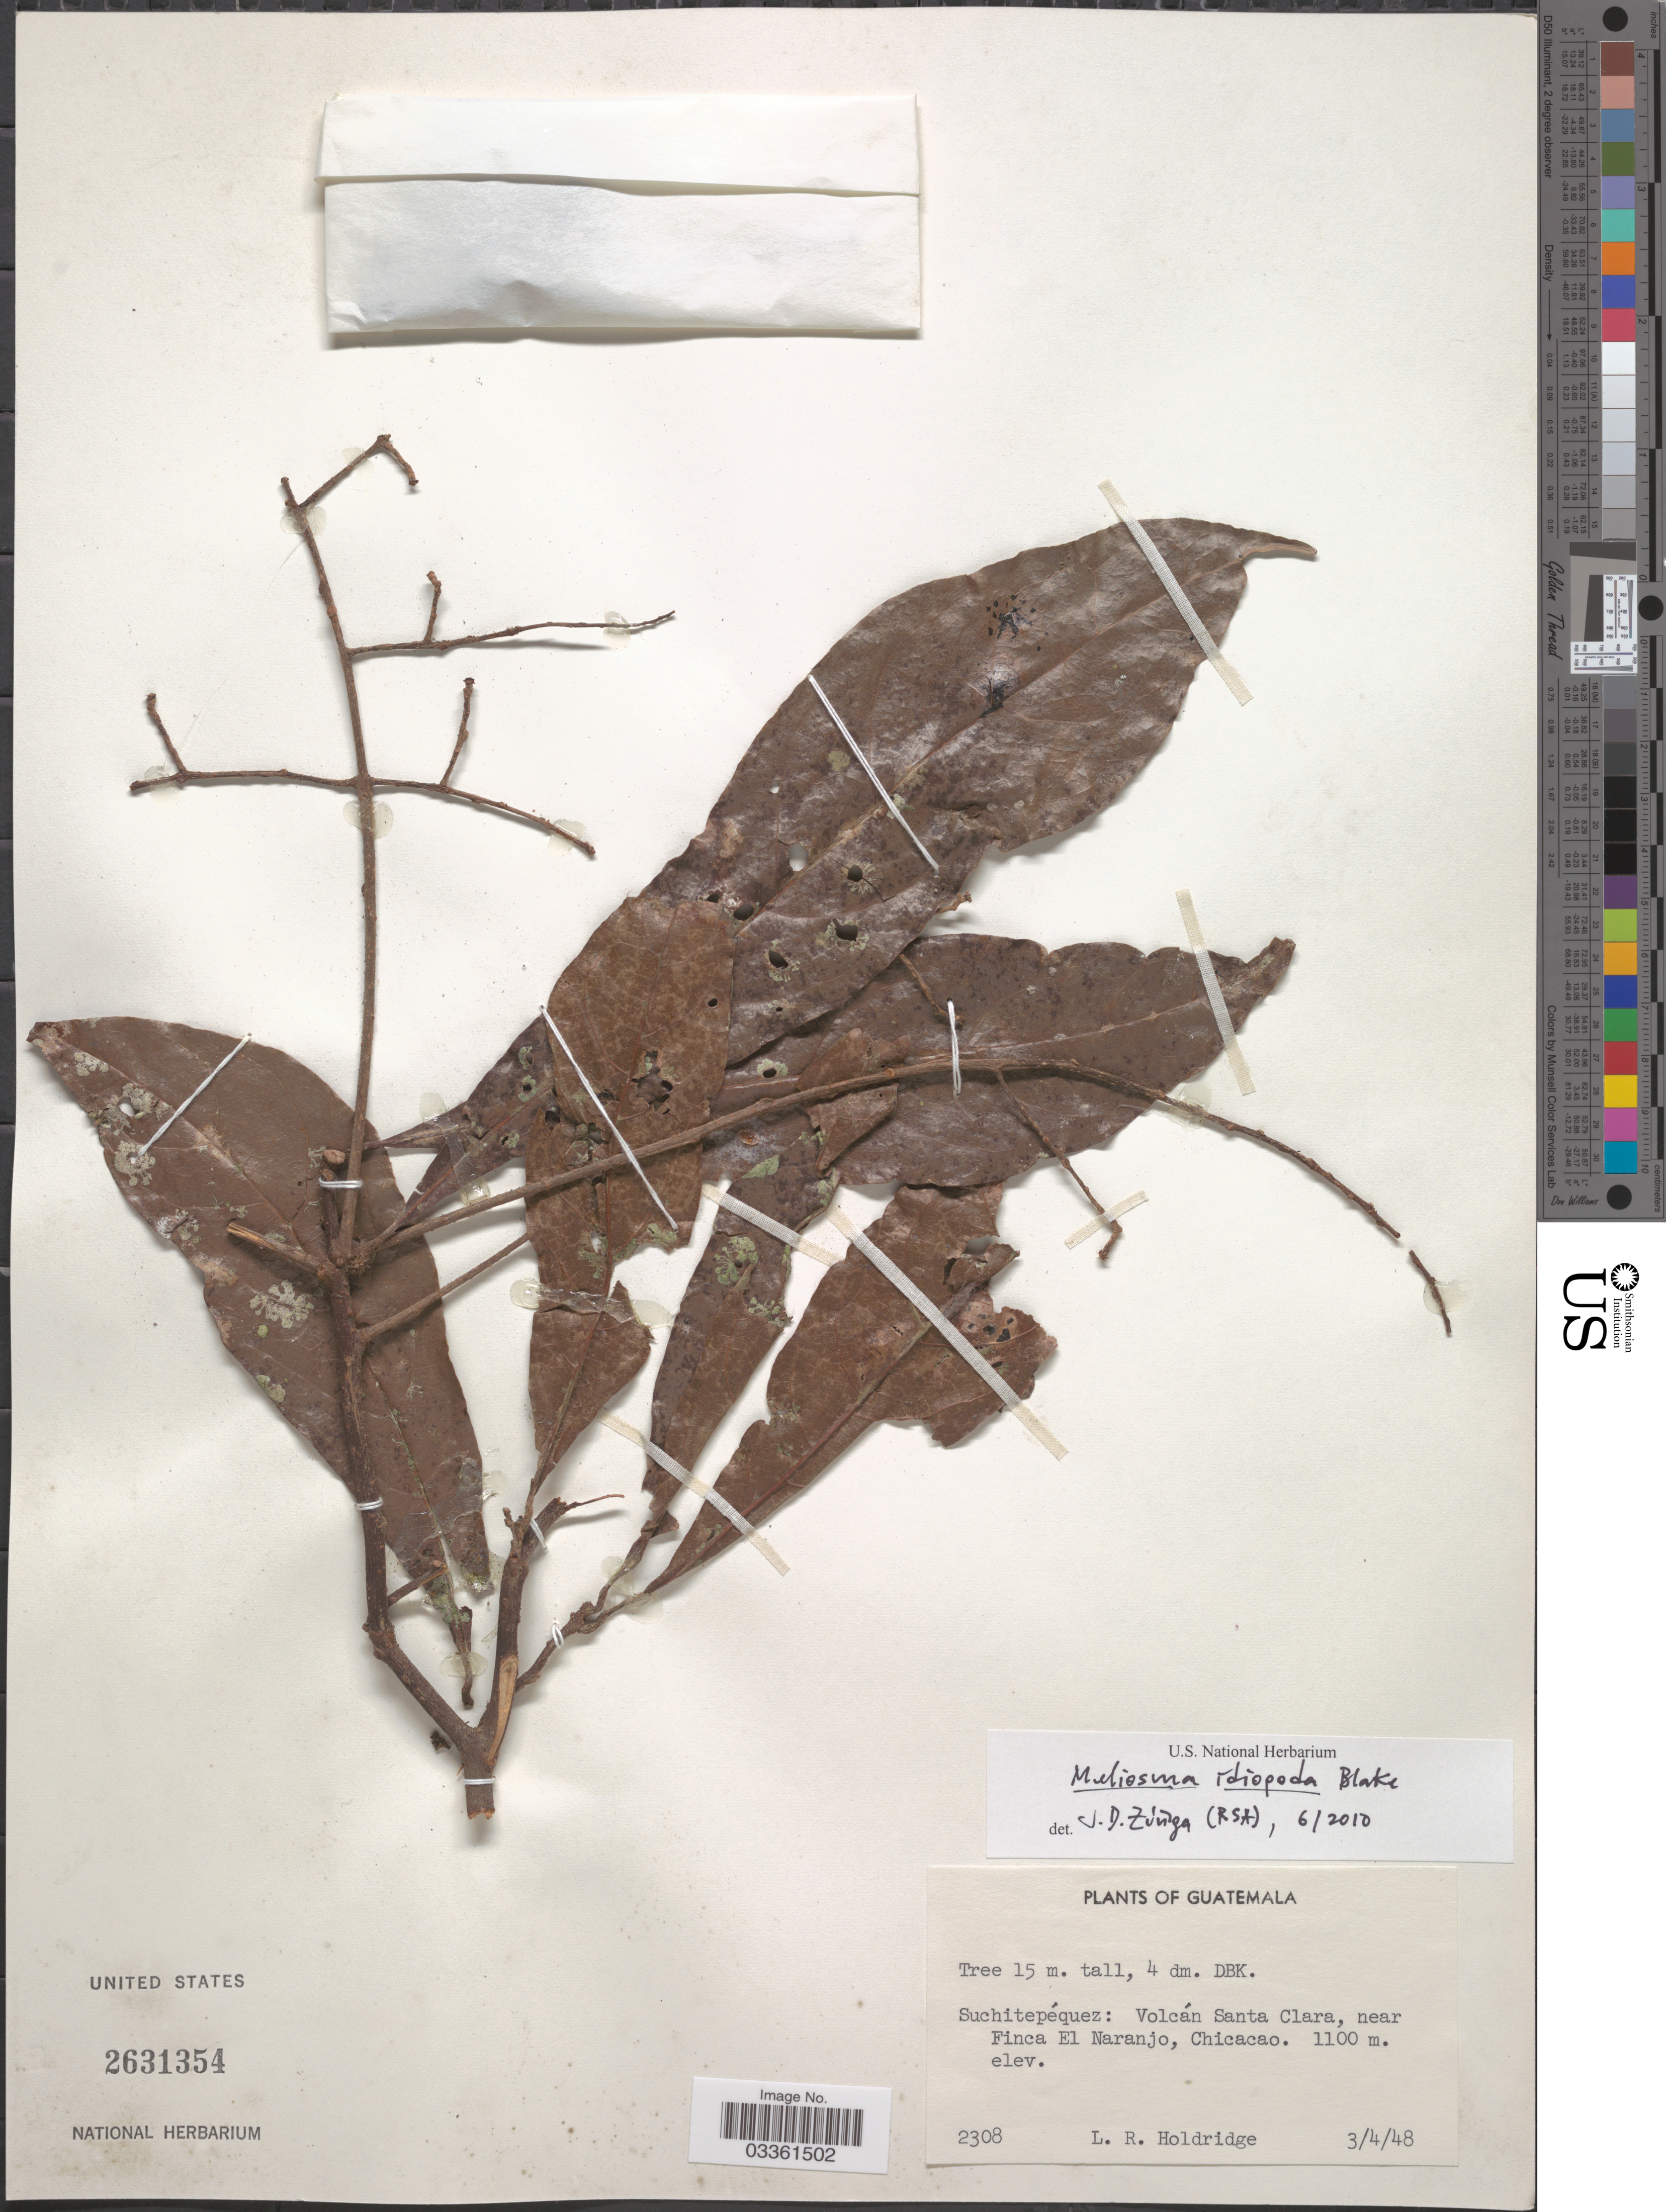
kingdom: Plantae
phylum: Tracheophyta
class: Magnoliopsida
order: Proteales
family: Sabiaceae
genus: Meliosma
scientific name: Meliosma idiopoda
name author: S.F. Blake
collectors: L. Holdridge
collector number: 2308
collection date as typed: Transcribed d/m/y: 3/4/48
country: Guatemala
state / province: Suchitepéquez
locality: Volcán Santa Clara, near Finca El Naranjo, Chicacao.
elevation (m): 1100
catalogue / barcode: US 2631354